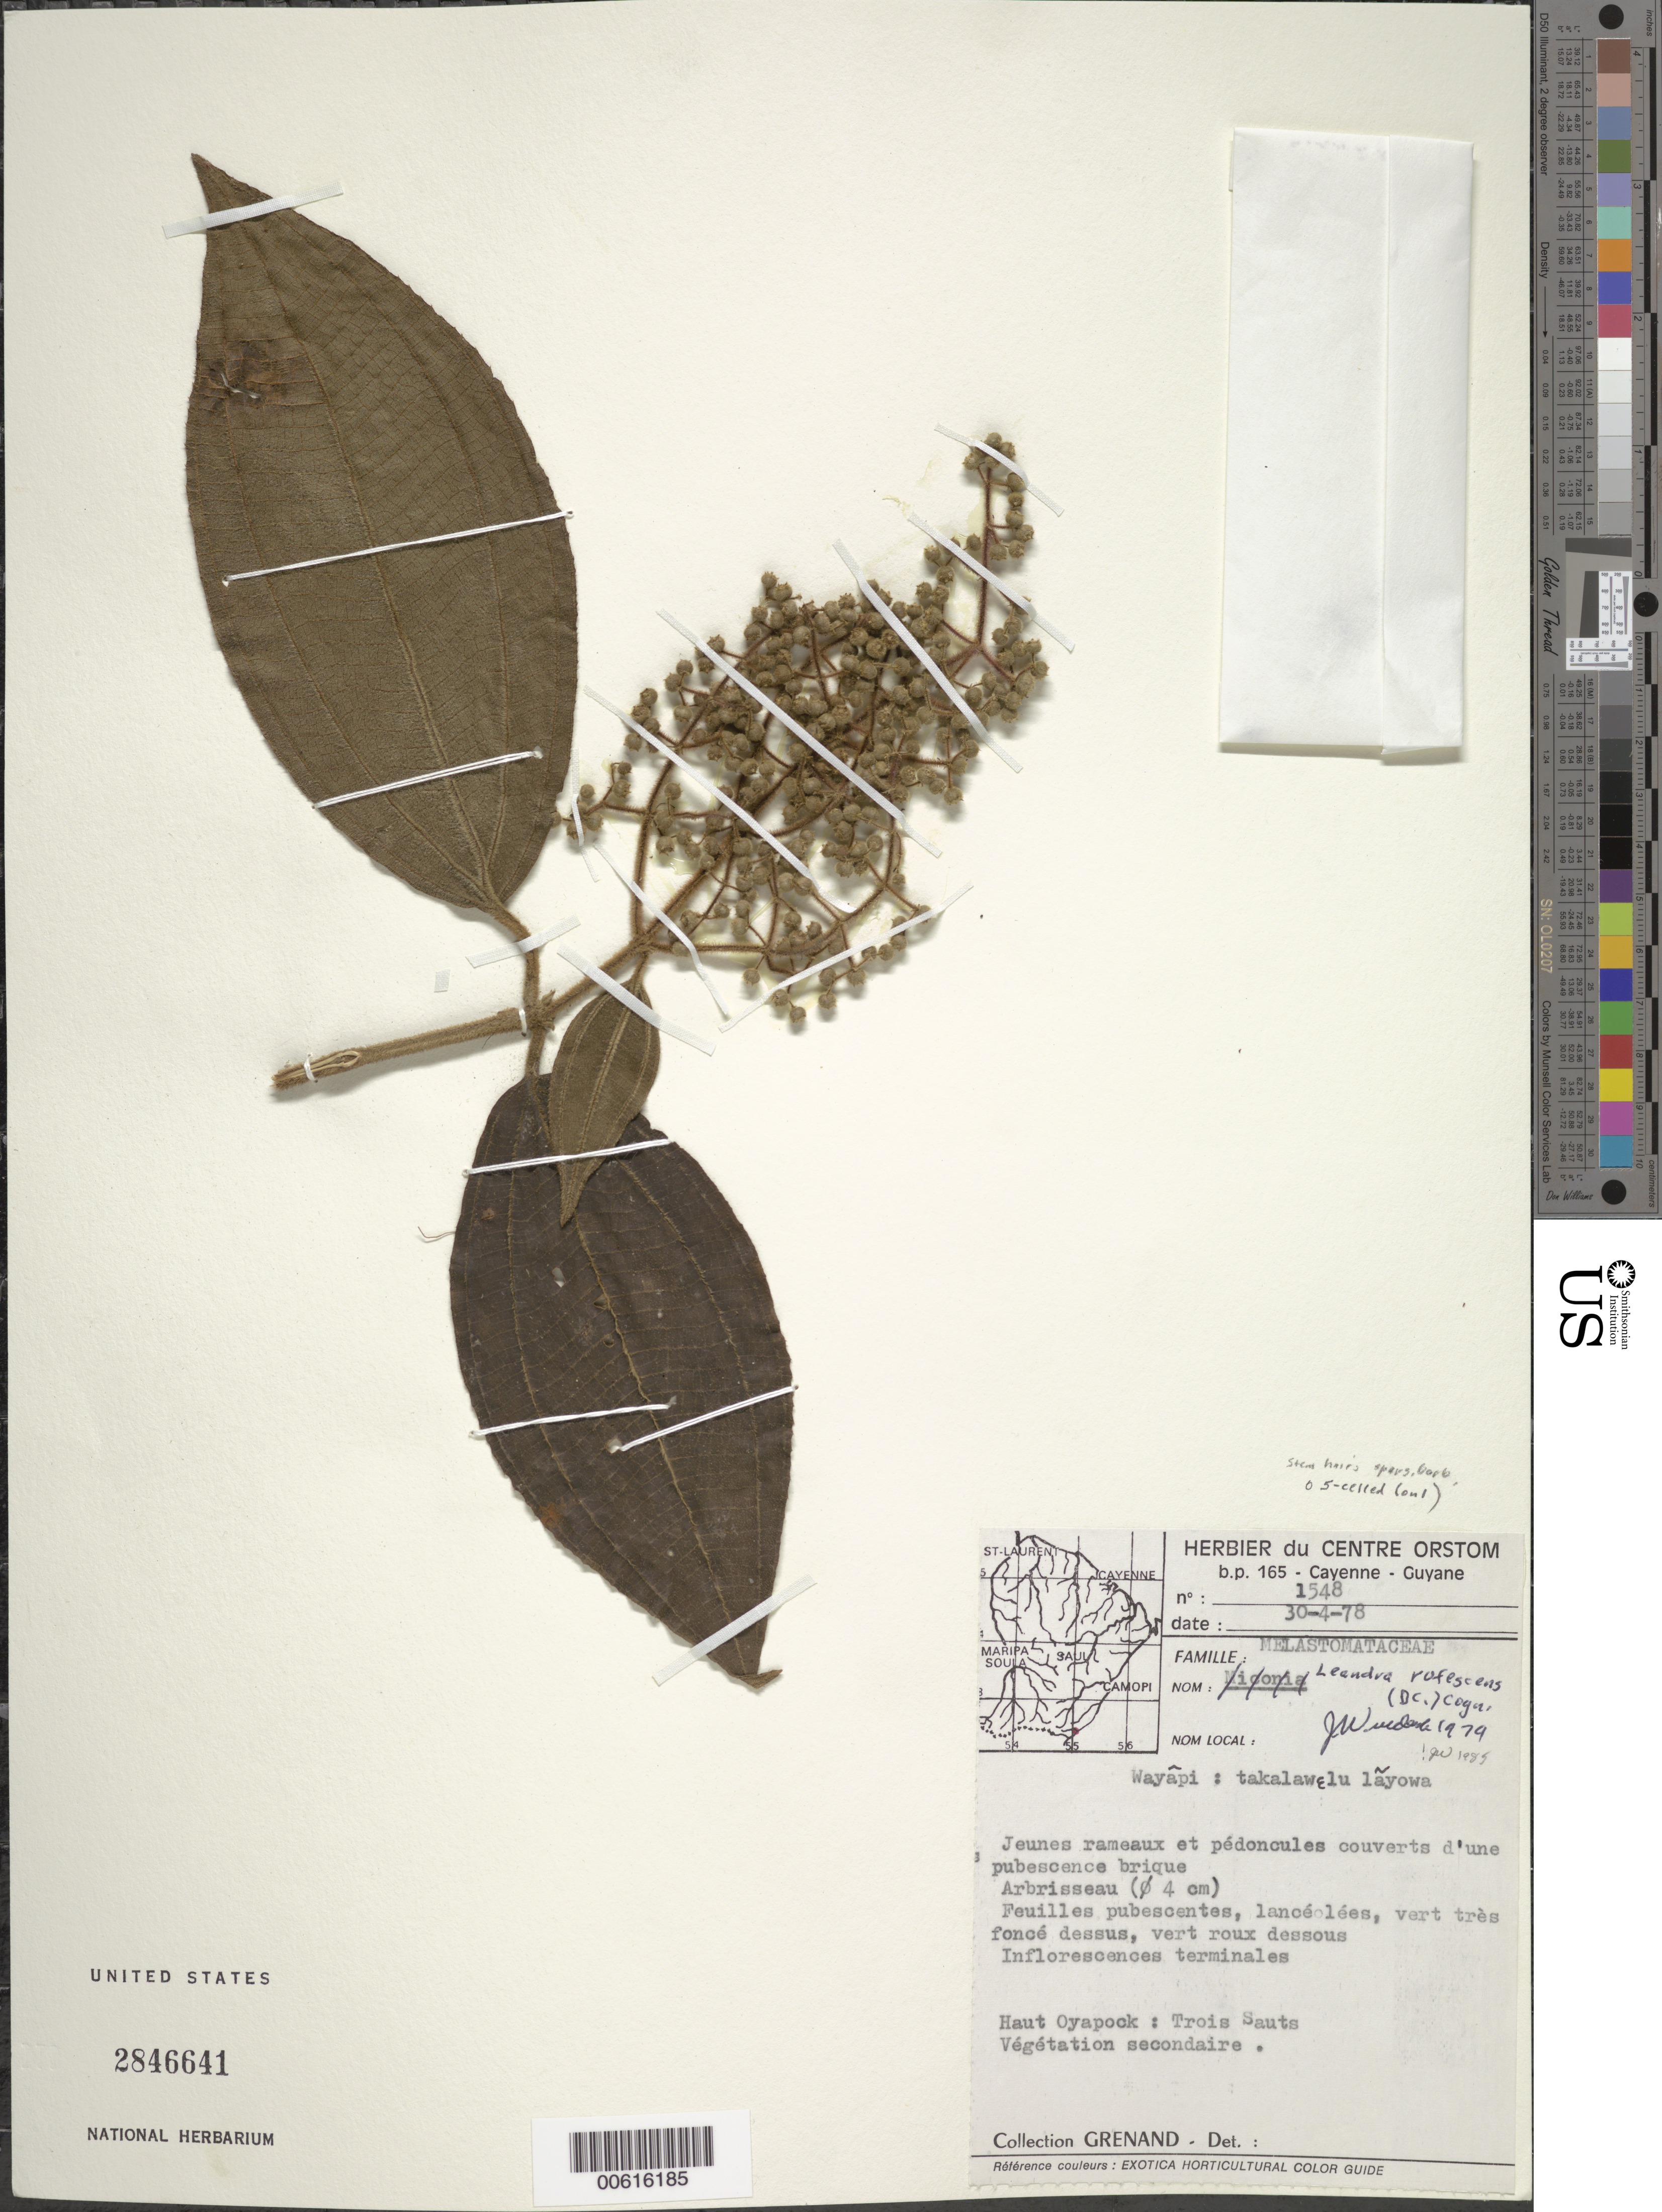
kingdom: Plantae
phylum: Tracheophyta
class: Magnoliopsida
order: Myrtales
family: Melastomataceae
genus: Leandra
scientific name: Leandra rufescens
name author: (DC.) Cogn.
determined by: Wurdack, John J., (US), US (UNITED STATES)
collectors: P. Grenand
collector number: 1548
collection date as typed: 30-Apr-78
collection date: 1978-04-30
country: French Guiana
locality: Trois Sauts (Haut Oyapock)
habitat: Vegetation secondaire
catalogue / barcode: US 2846641